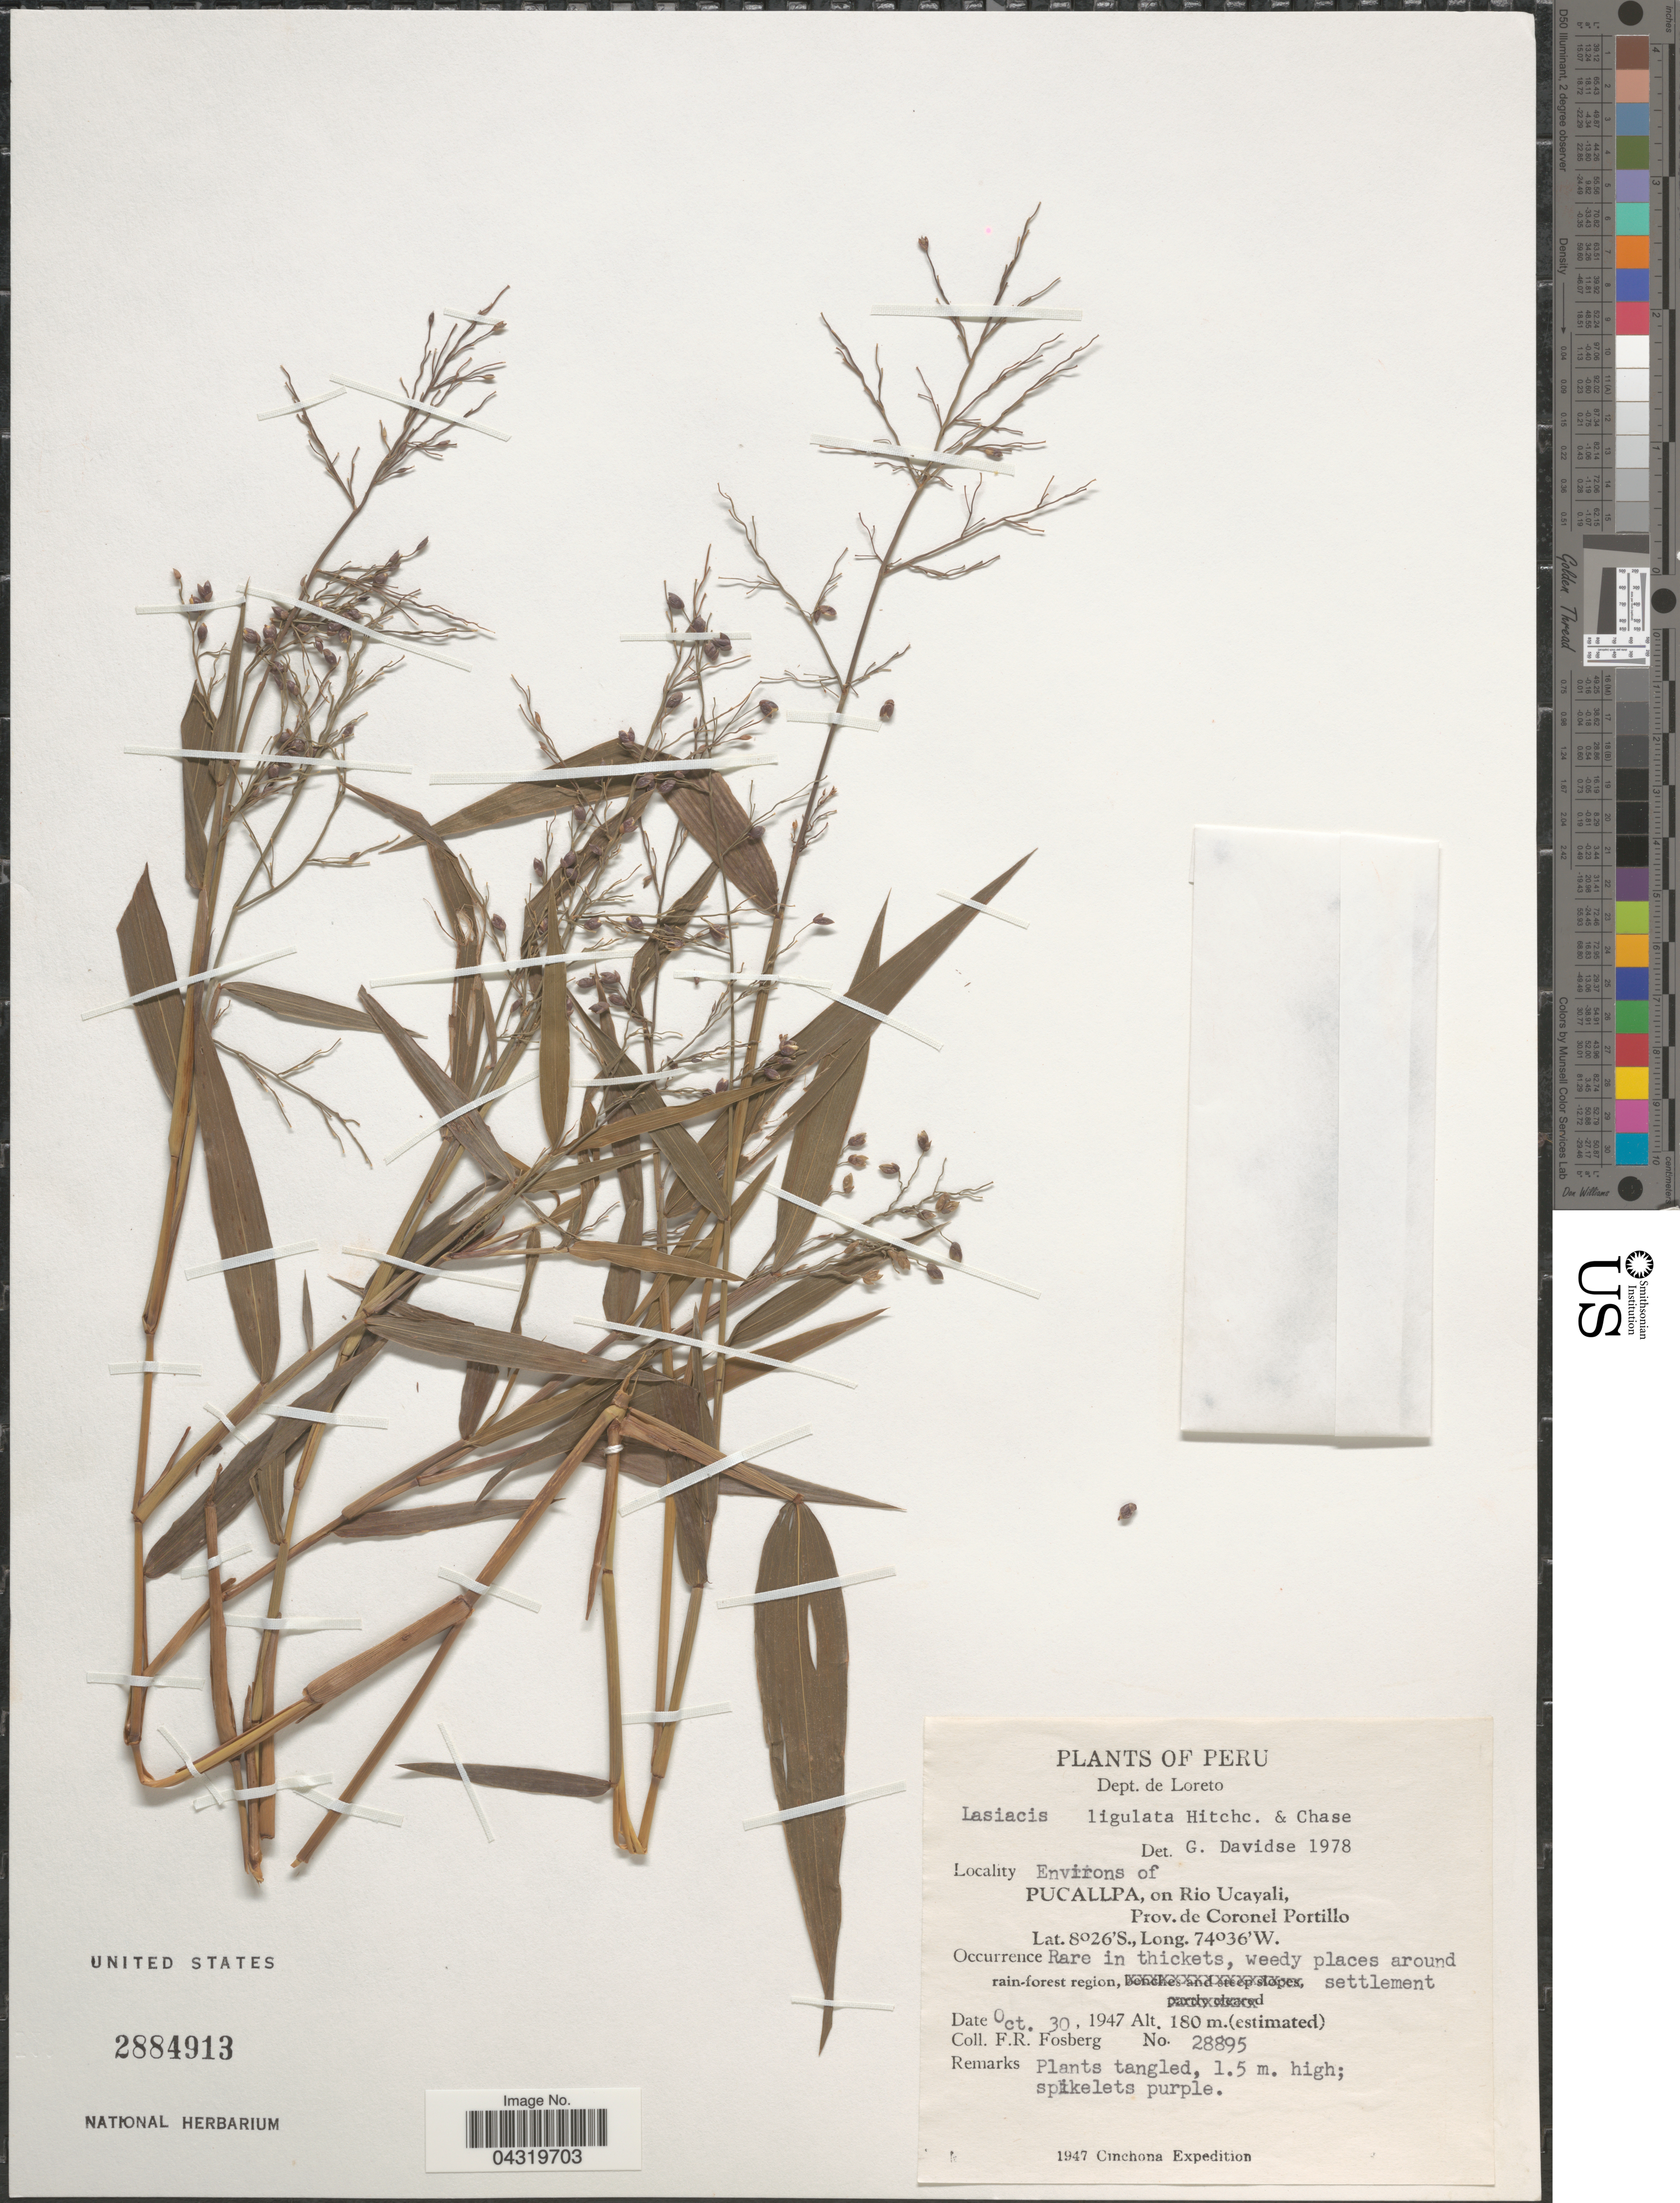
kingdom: Plantae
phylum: Tracheophyta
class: Liliopsida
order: Poales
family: Poaceae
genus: Lasiacis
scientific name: Lasiacis ligulata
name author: Hitchc. & Chase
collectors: F. R. Fosberg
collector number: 28895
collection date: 1947-10-30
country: Peru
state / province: Loreto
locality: Dept. de Loreto. Environs of Pucallpa, on Rio Ucayali, Prov. de Coronel Portillo. 1947 Cinchona Expedition.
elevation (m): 180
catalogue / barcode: US 2884913